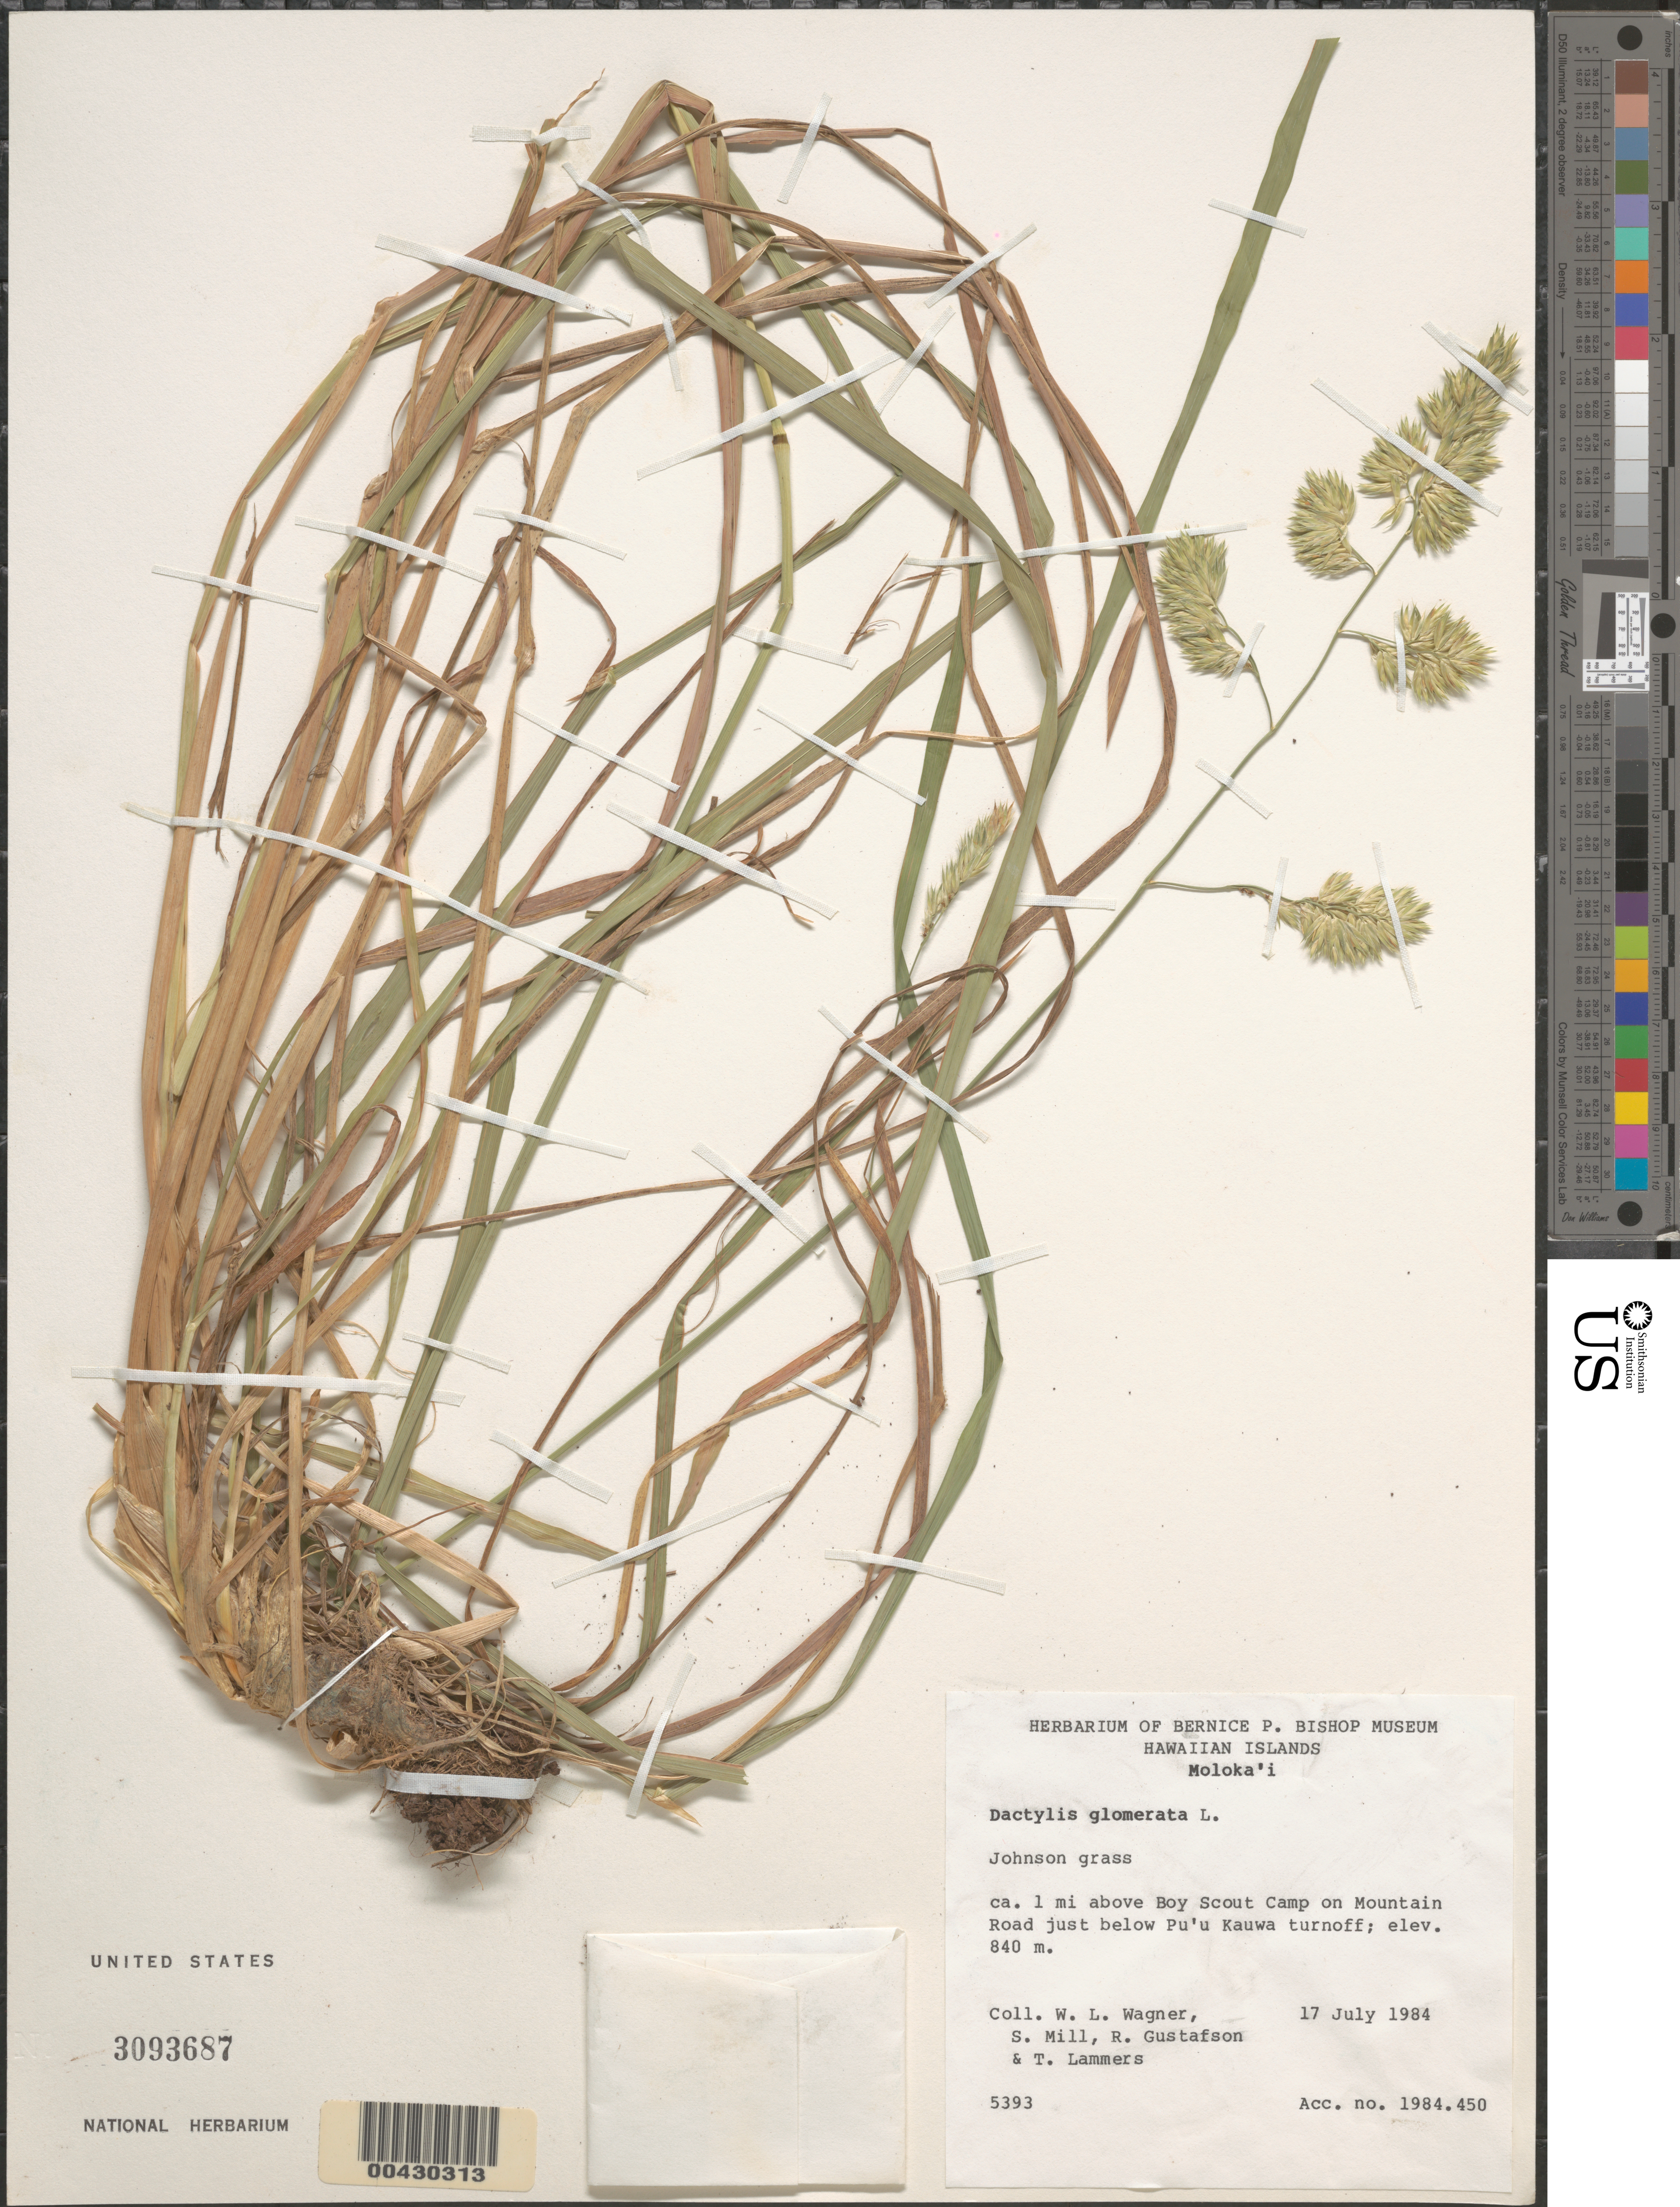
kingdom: Plantae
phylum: Tracheophyta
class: Liliopsida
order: Poales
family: Poaceae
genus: Dactylis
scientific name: Dactylis glomerata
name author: L.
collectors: W. L. Wagner, S. W. Miller, R. Gustafson & T. G. Lammers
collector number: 5393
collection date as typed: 17 Jul 1984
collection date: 1984-07-17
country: United States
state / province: Hawaii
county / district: Maui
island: Moloka'i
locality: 1 mi above Boy Scout Camp on Mountain Road just below Pu'u Kauwa turnoff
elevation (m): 840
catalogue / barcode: US 3093687